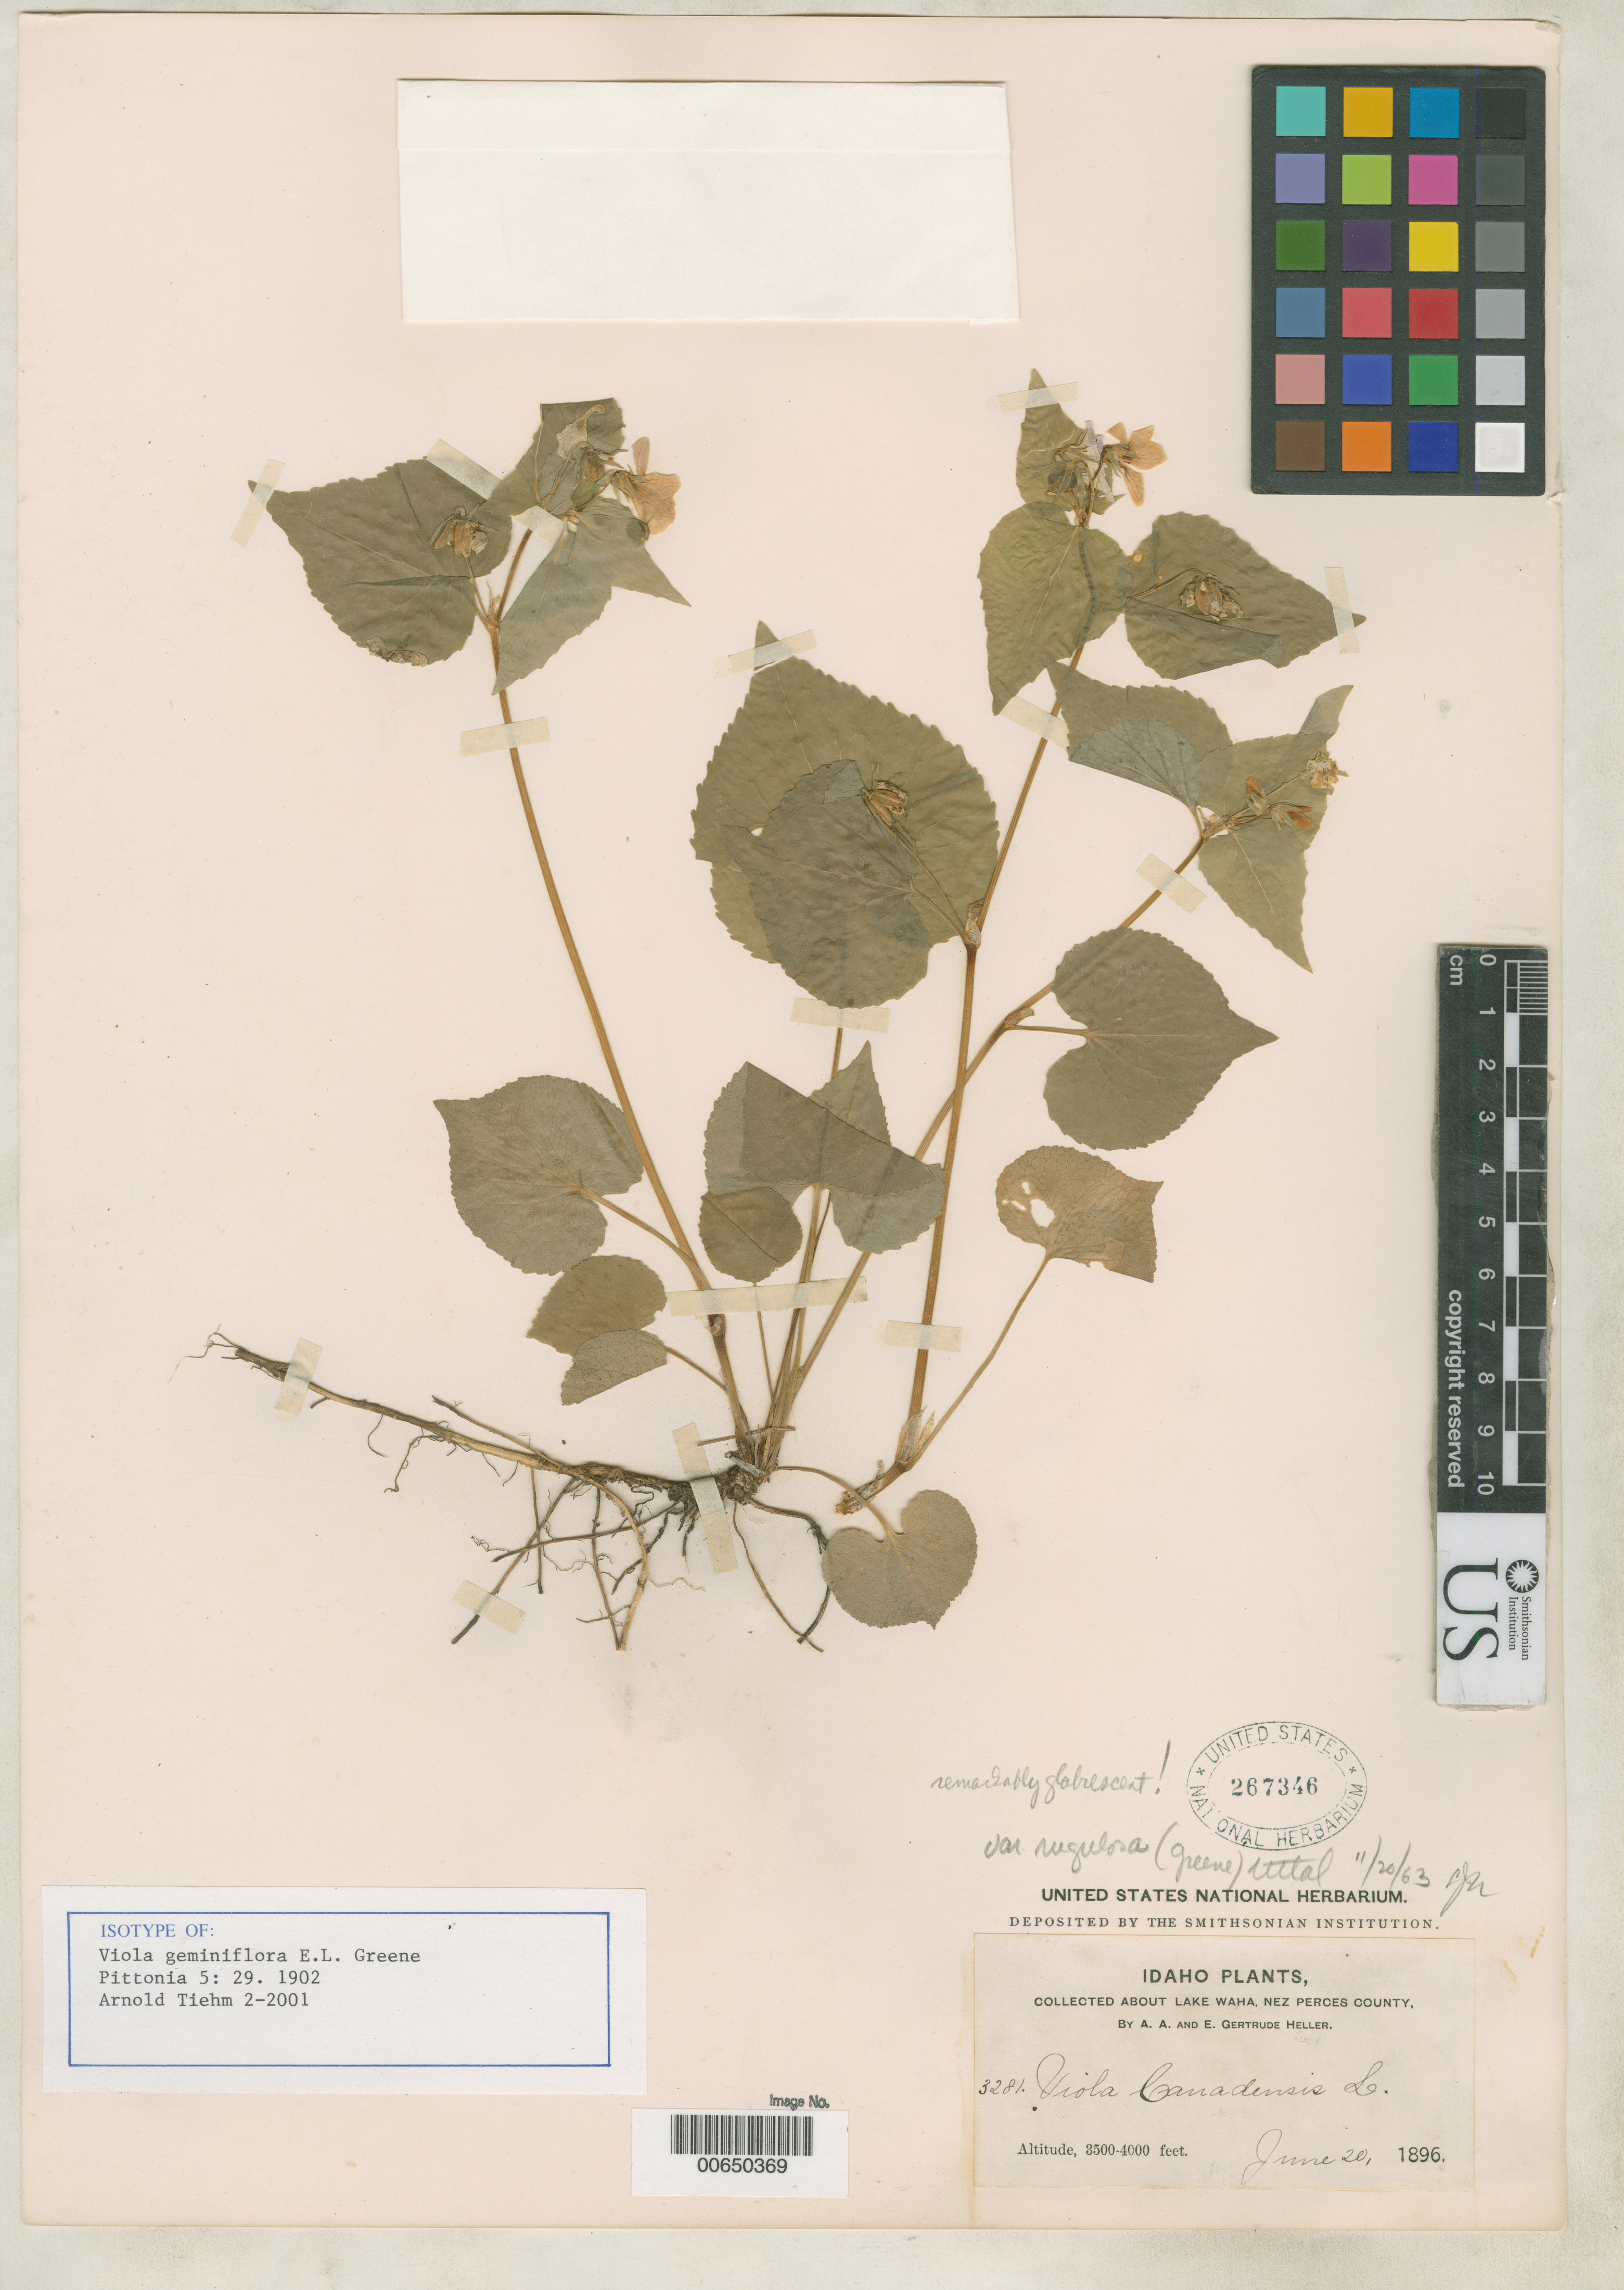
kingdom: Plantae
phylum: Tracheophyta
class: Magnoliopsida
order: Malpighiales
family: Violaceae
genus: Viola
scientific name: Viola geminiflora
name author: Greene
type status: Isotype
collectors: A. A. Heller & E. G. Heller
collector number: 3281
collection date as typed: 20 Jun 1896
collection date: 1896-06-20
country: United States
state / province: Idaho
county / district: Nez Perce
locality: About Lake Waha.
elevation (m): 1067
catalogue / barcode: US 267346